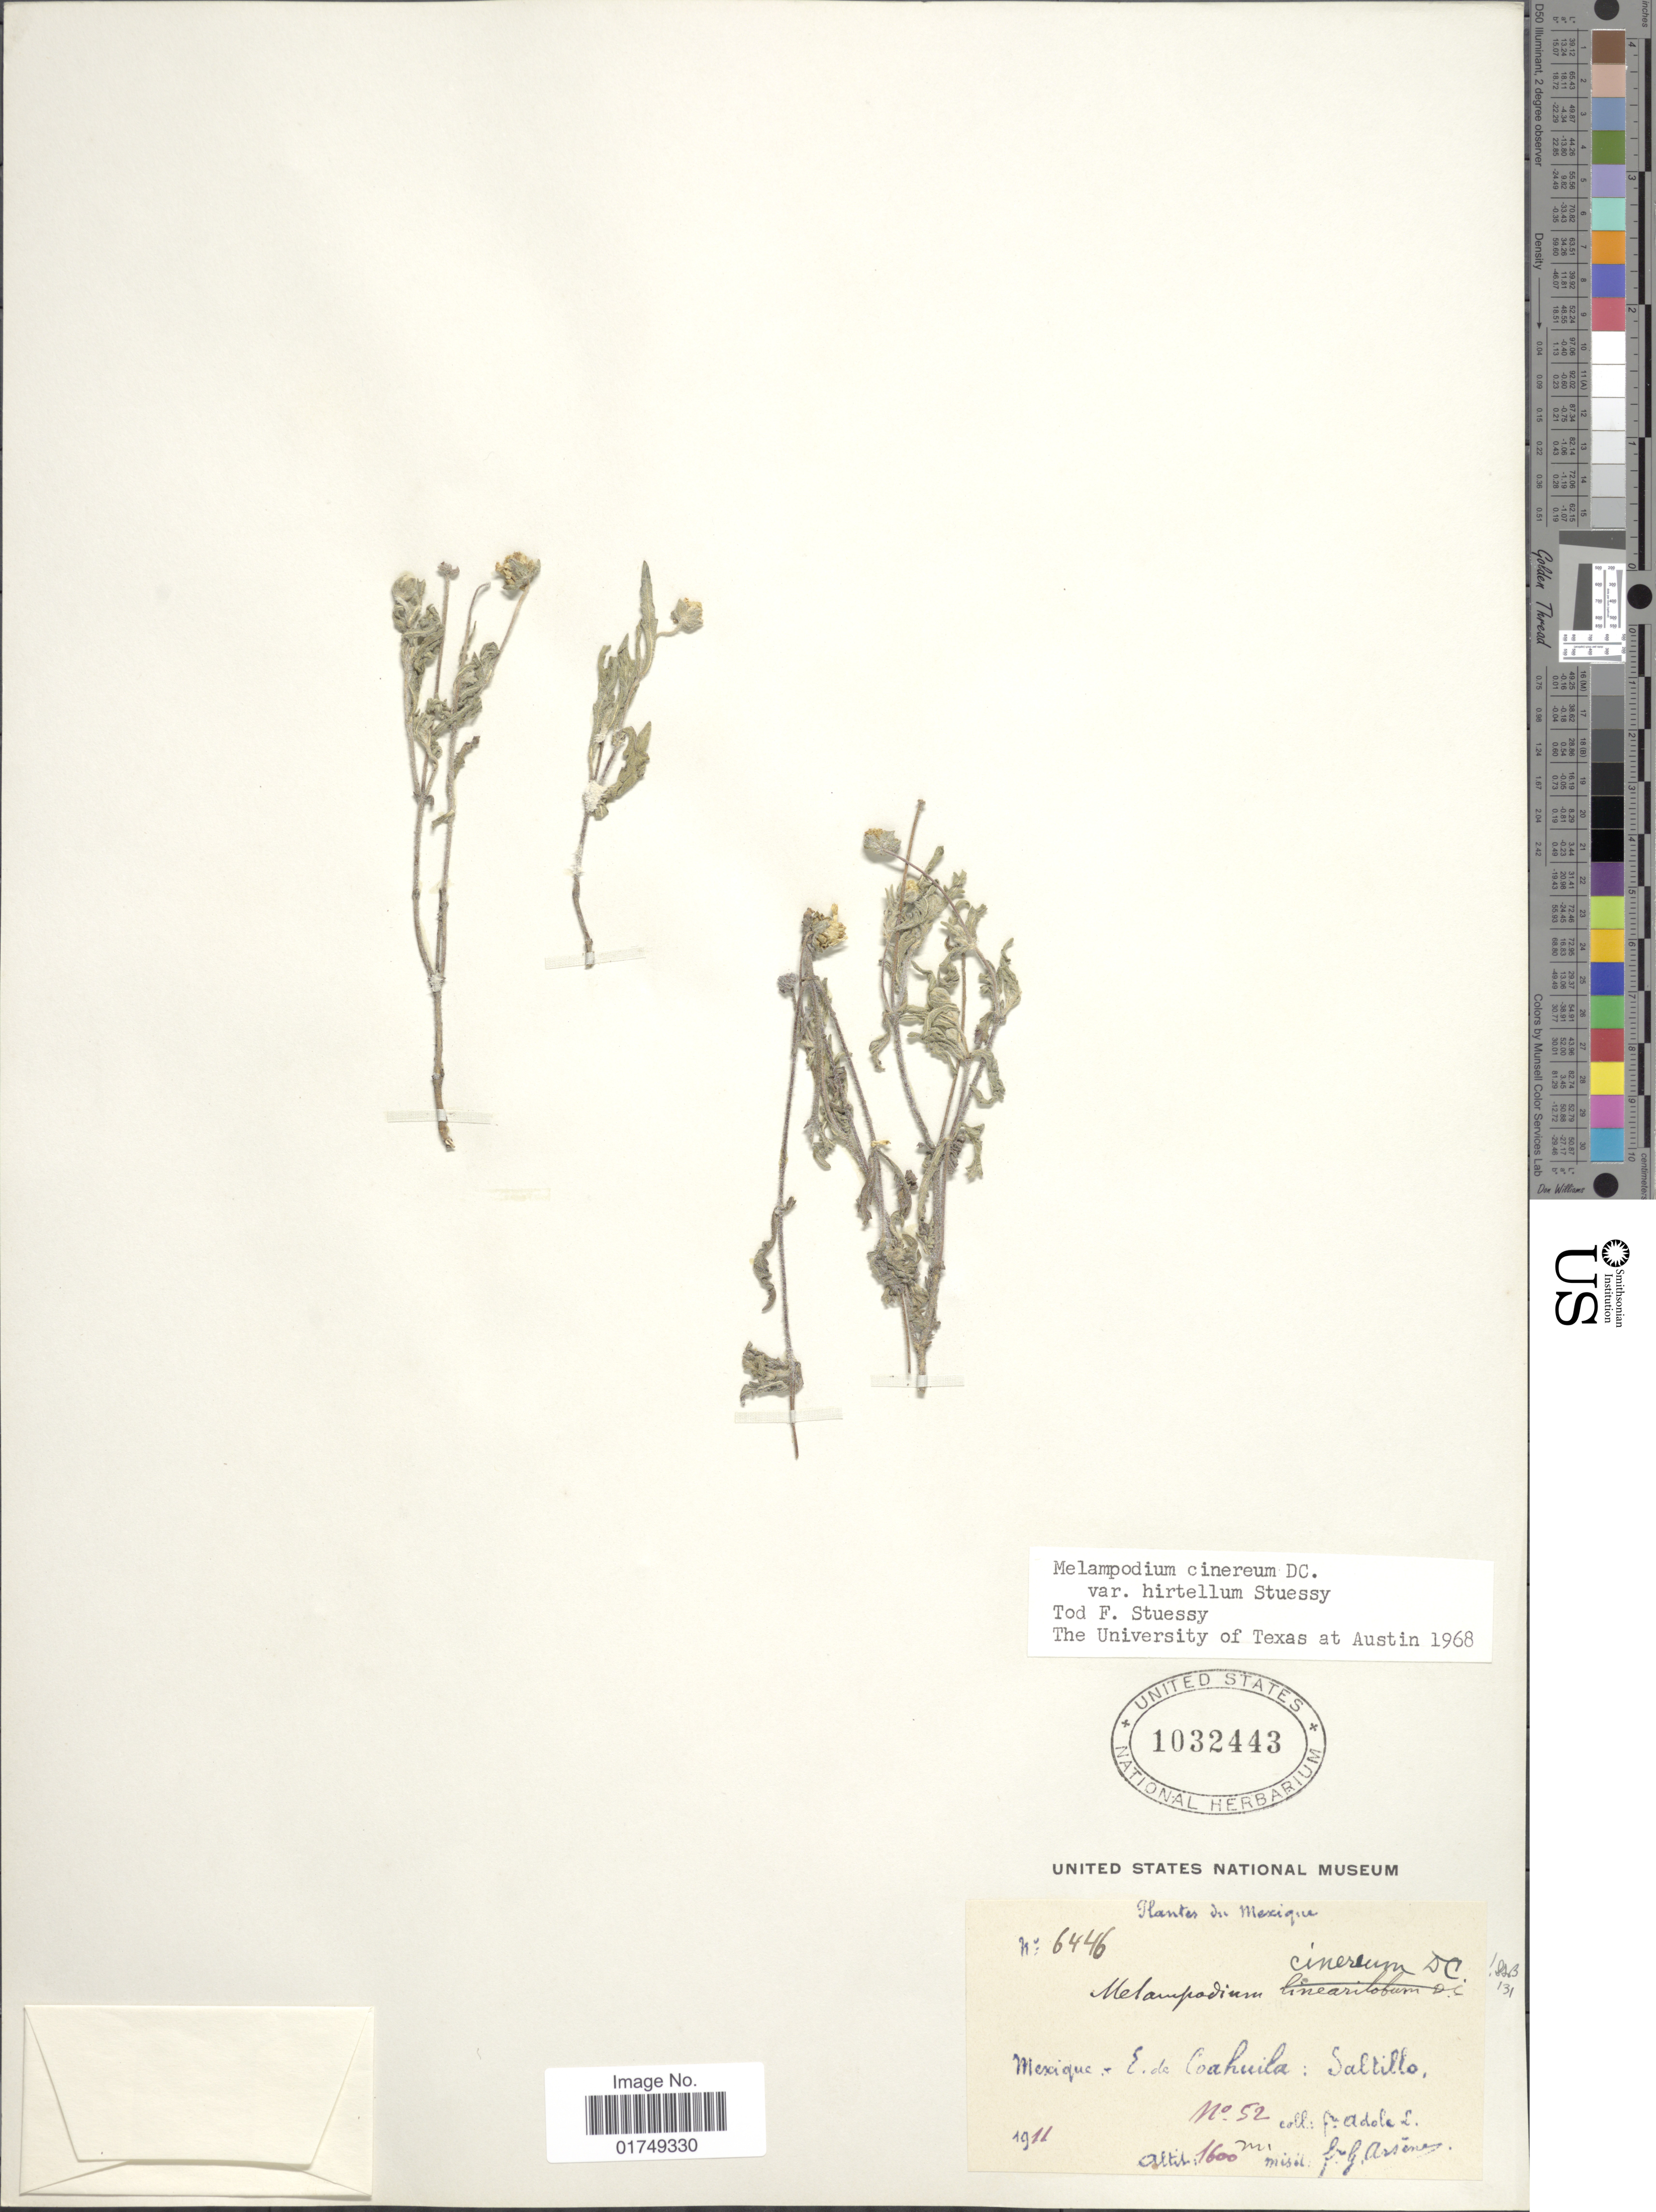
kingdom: Plantae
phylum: Tracheophyta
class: Magnoliopsida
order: Asterales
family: Asteraceae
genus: Melampodium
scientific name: Melampodium cinereum var. hirtellum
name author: Stuessy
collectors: Bro. Adole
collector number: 52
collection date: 1911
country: Mexico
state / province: Coahuila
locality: Saltillo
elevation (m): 1600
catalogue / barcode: US 1032443